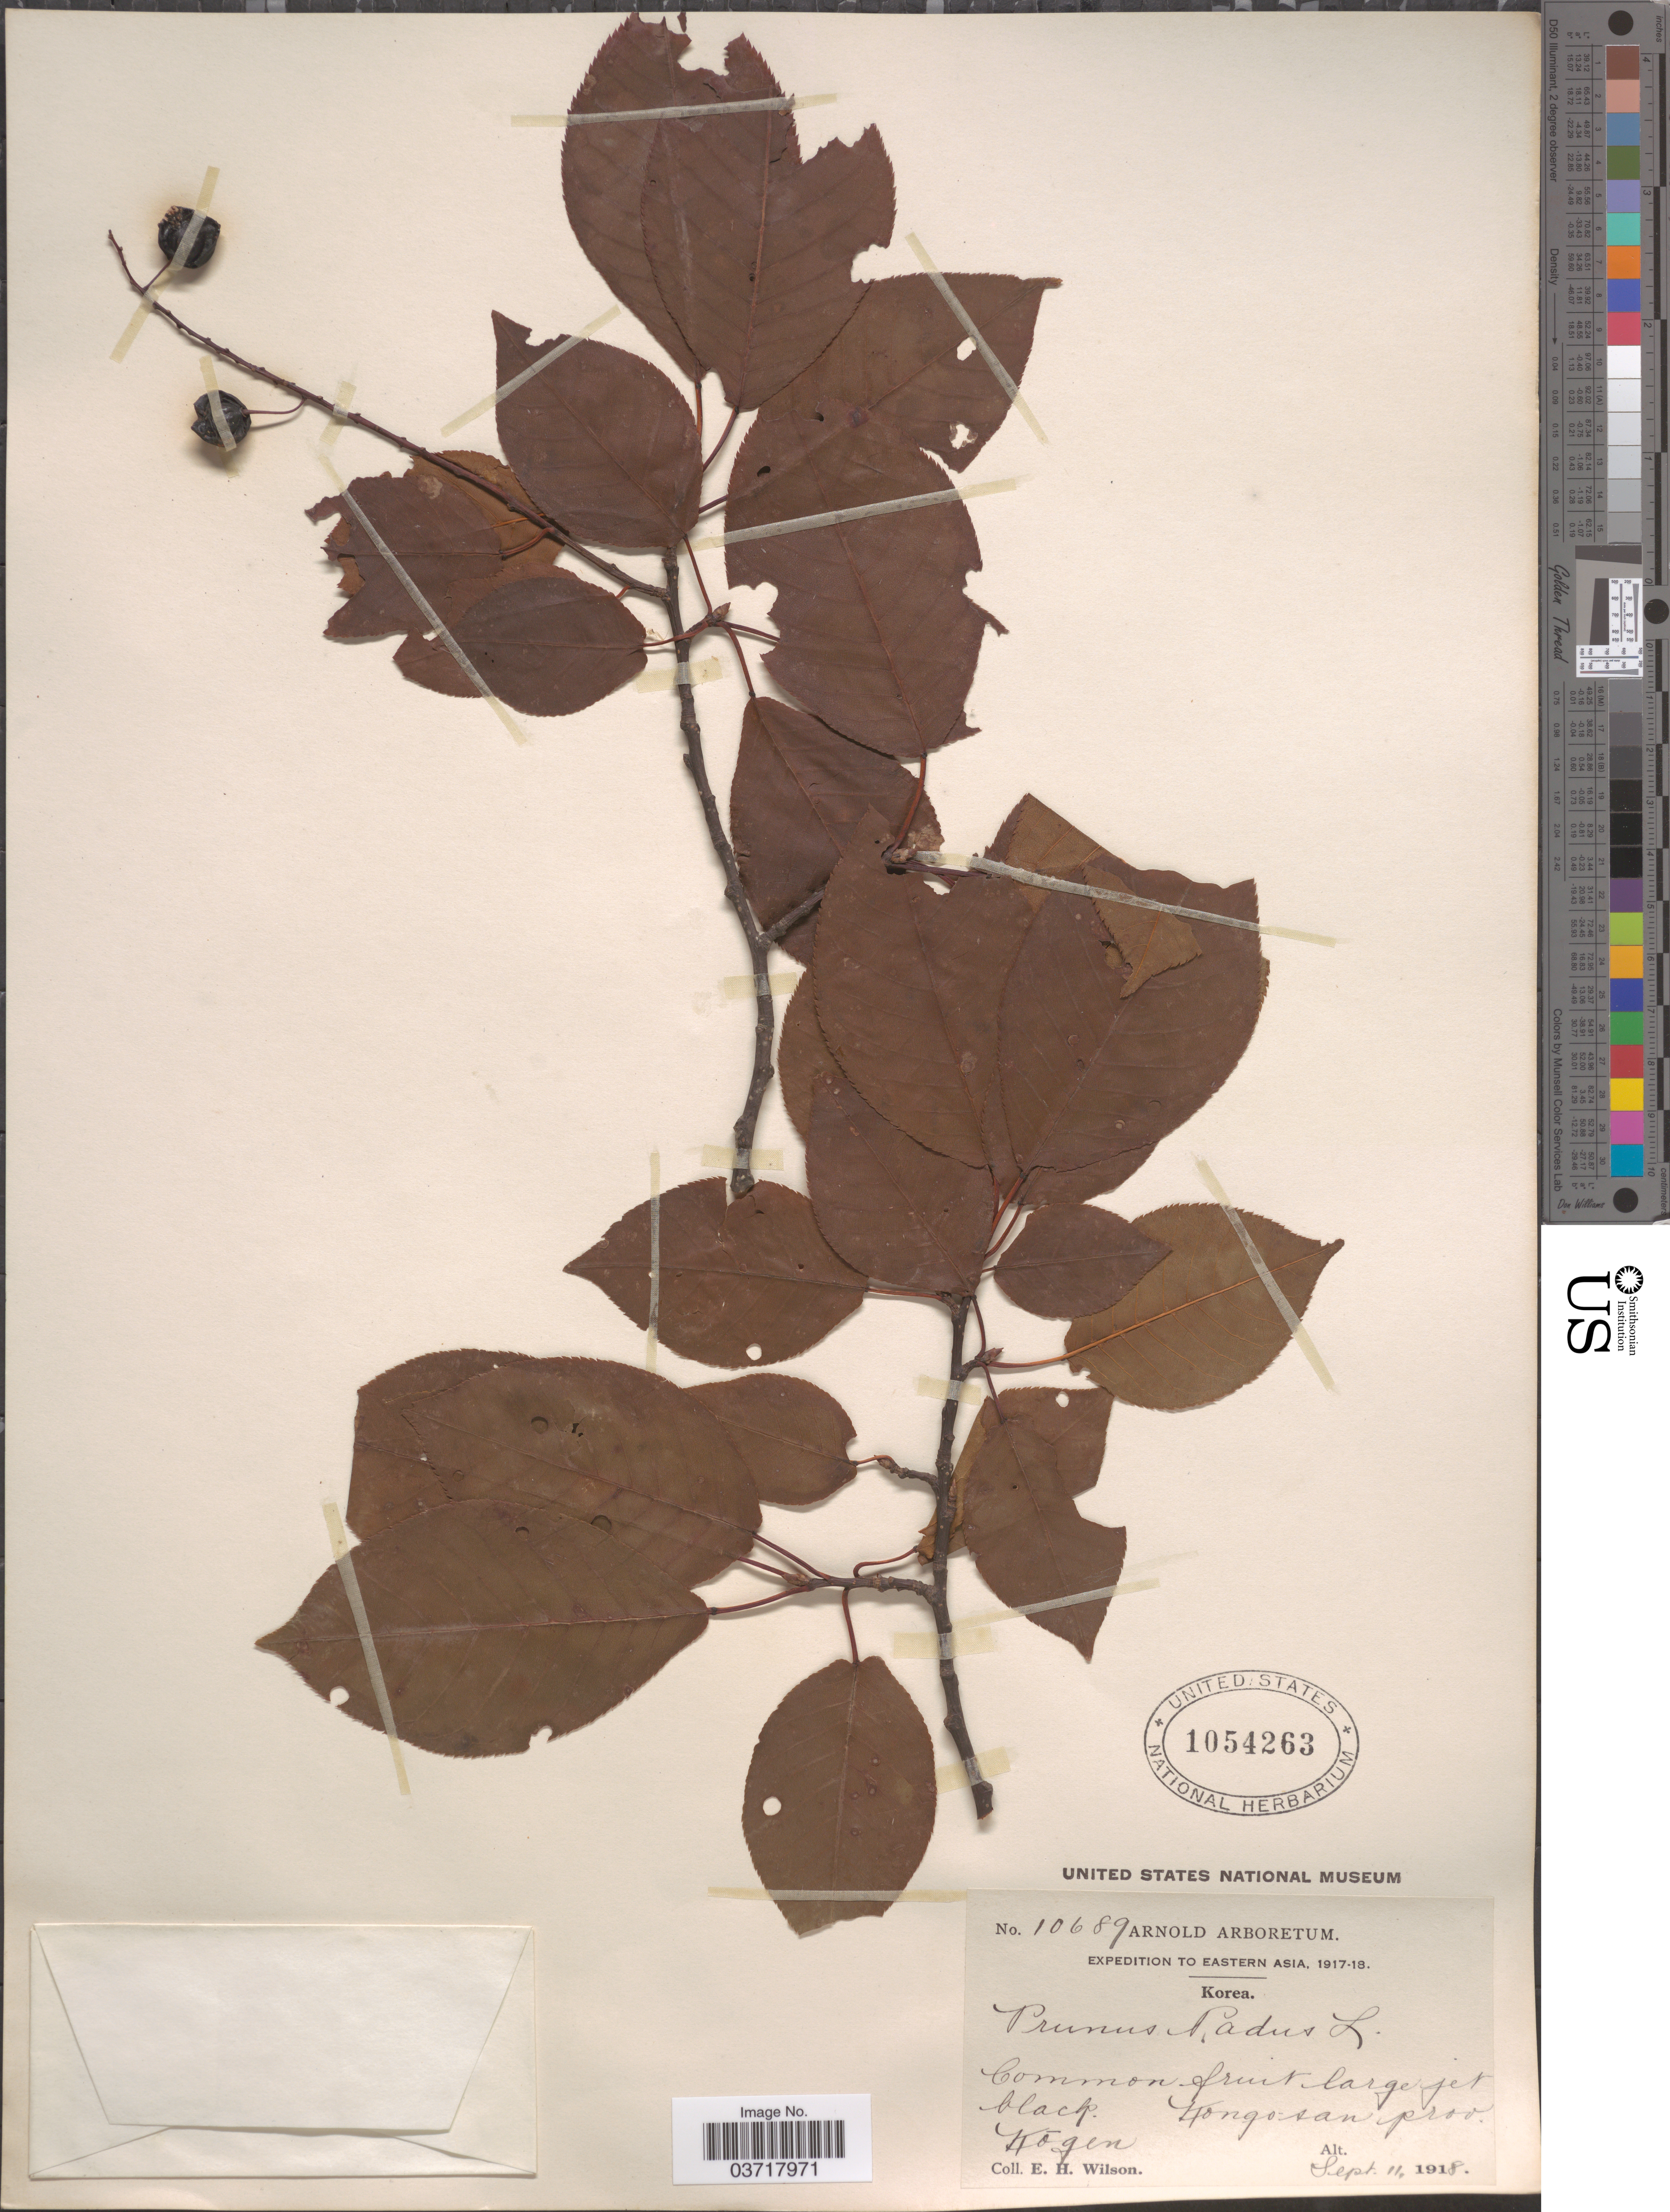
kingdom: Plantae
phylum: Tracheophyta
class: Magnoliopsida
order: Rosales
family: Rosaceae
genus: Prunus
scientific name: Prunus padus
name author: L.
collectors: E. Wilson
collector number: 10689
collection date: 1918-09-11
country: North Korea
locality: Eastern Asia. Kongo-san, prov. Kōgen.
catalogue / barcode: US 1054263